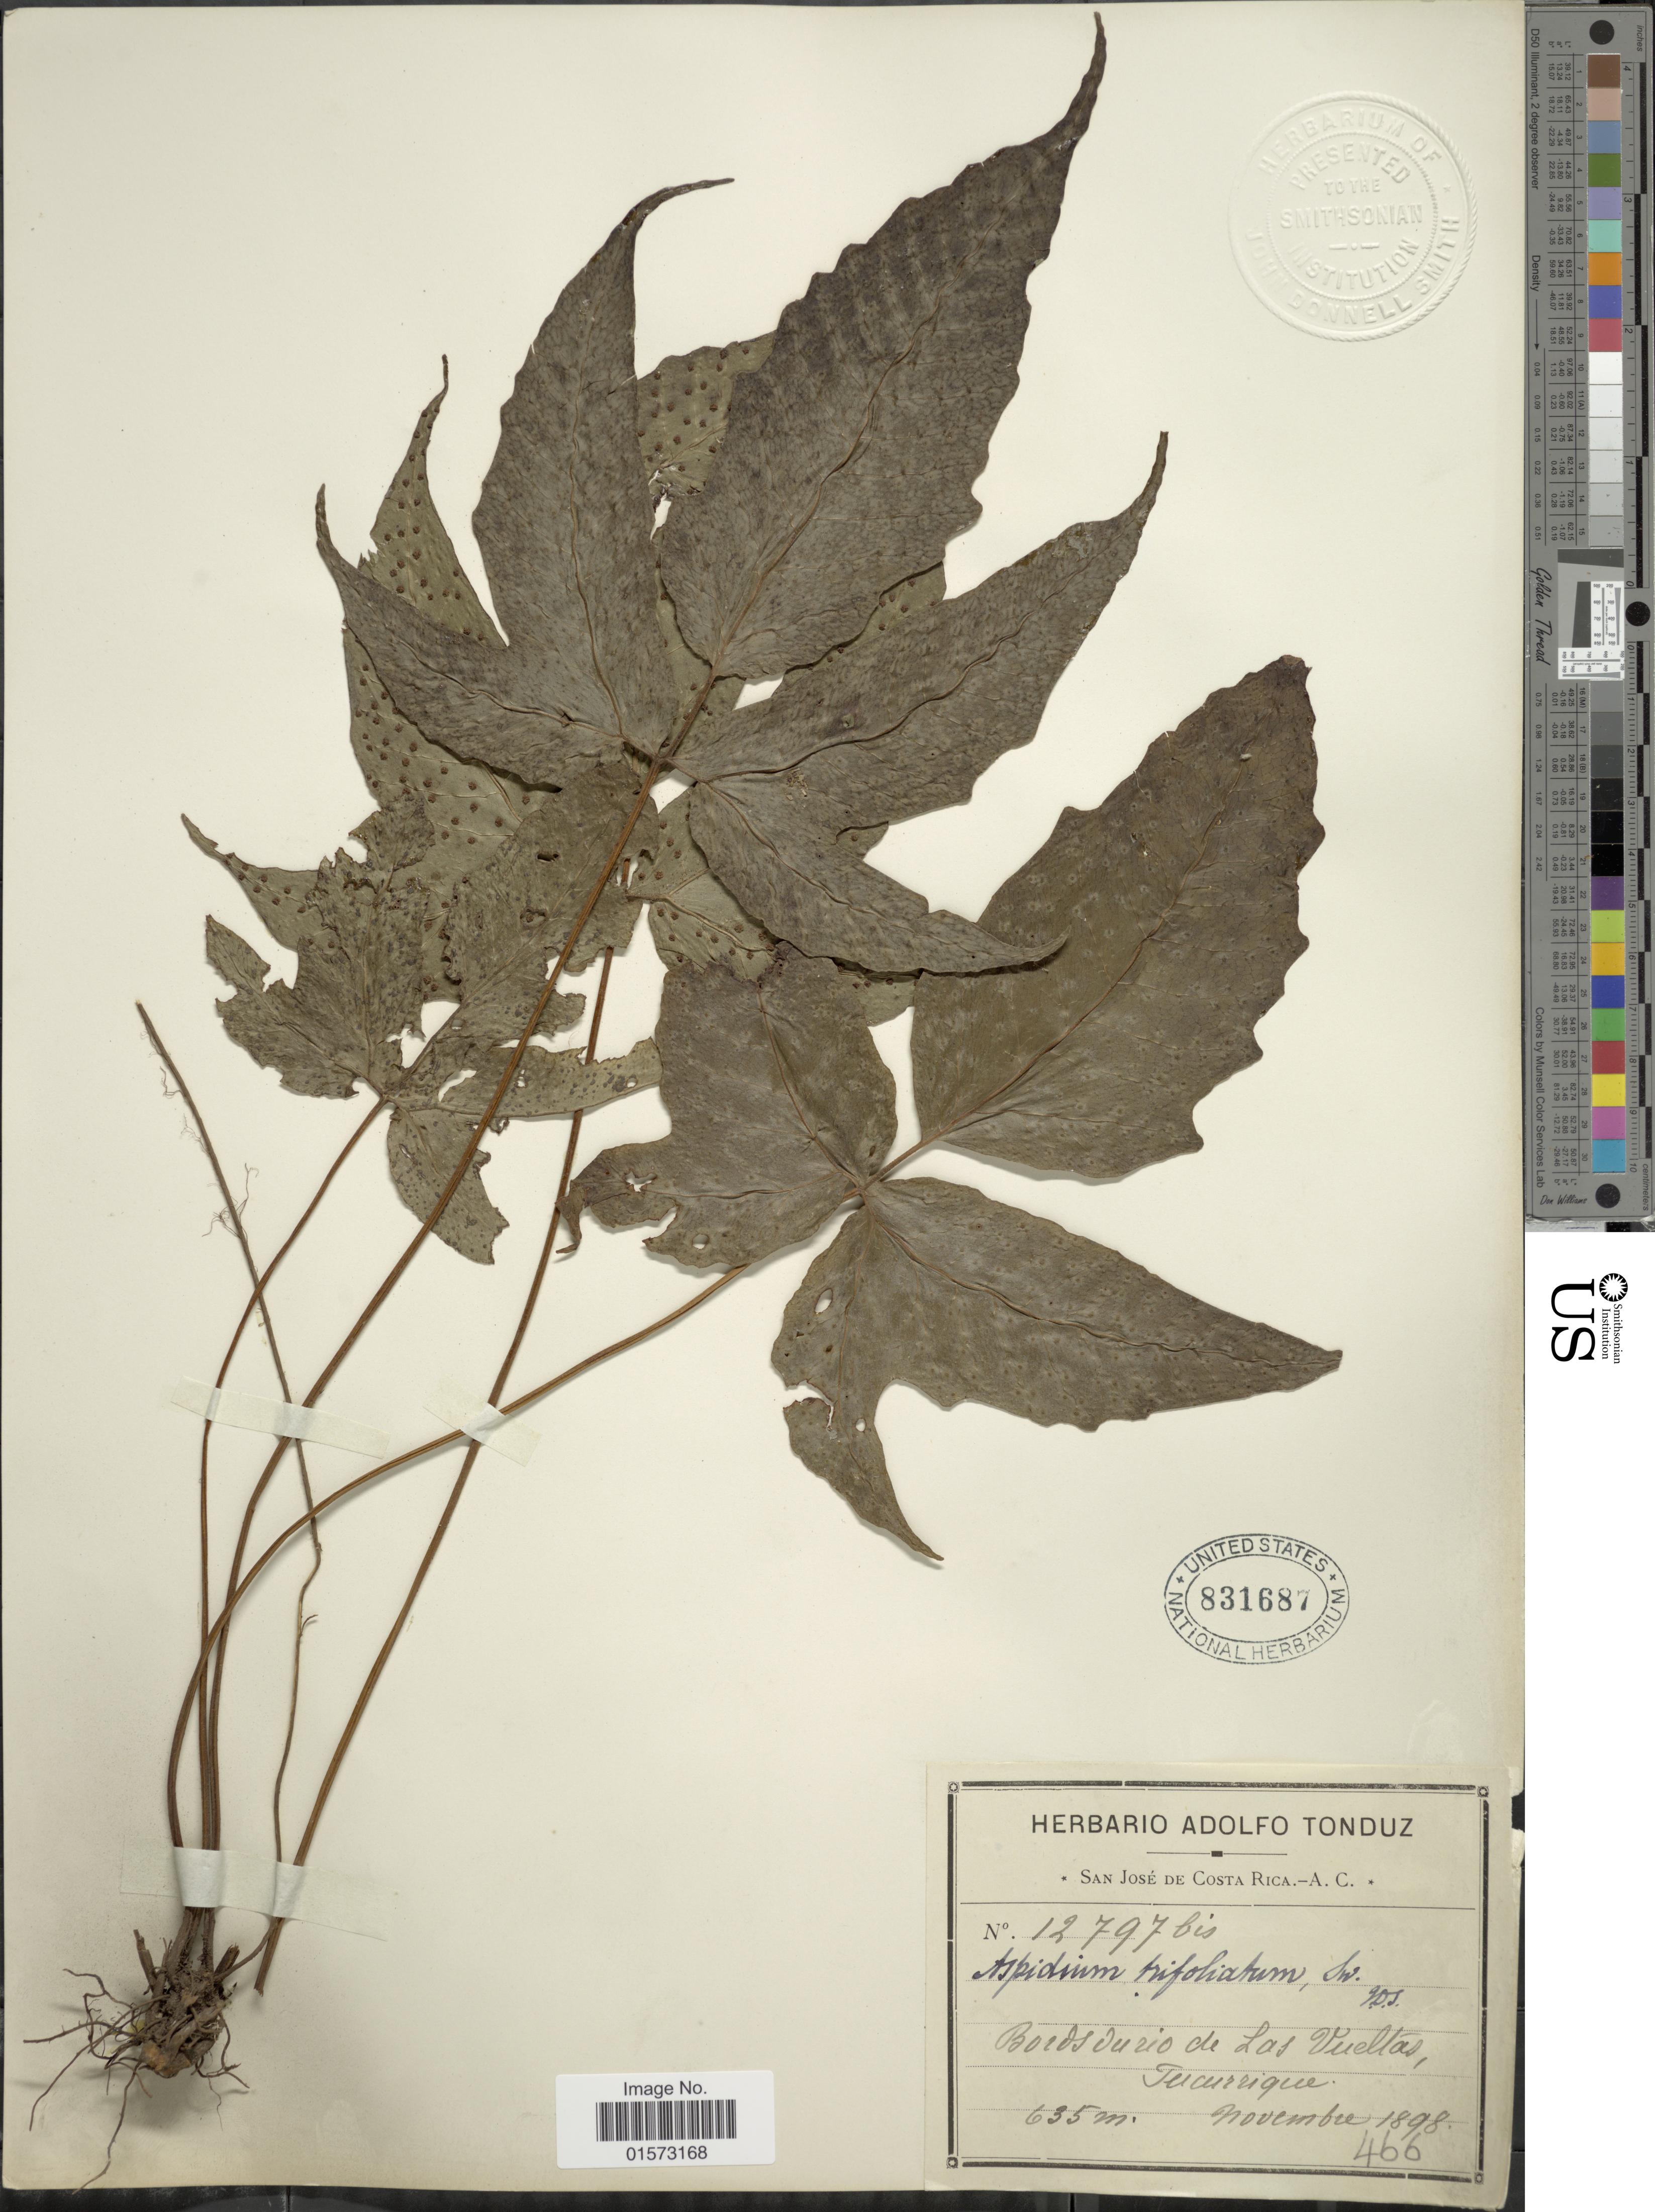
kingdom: Plantae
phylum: Tracheophyta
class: Polypodiopsida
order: Polypodiales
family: Tectariaceae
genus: Tectaria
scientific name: Tectaria heracleifolia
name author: (Willd.) Underw.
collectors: ex Herb. Adolfo Tonduz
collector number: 12797 bis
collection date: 1898-11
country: Costa Rica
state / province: San José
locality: Bordsdurioi de Las Vueltas, Tucurrique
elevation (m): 635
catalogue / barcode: US 831687